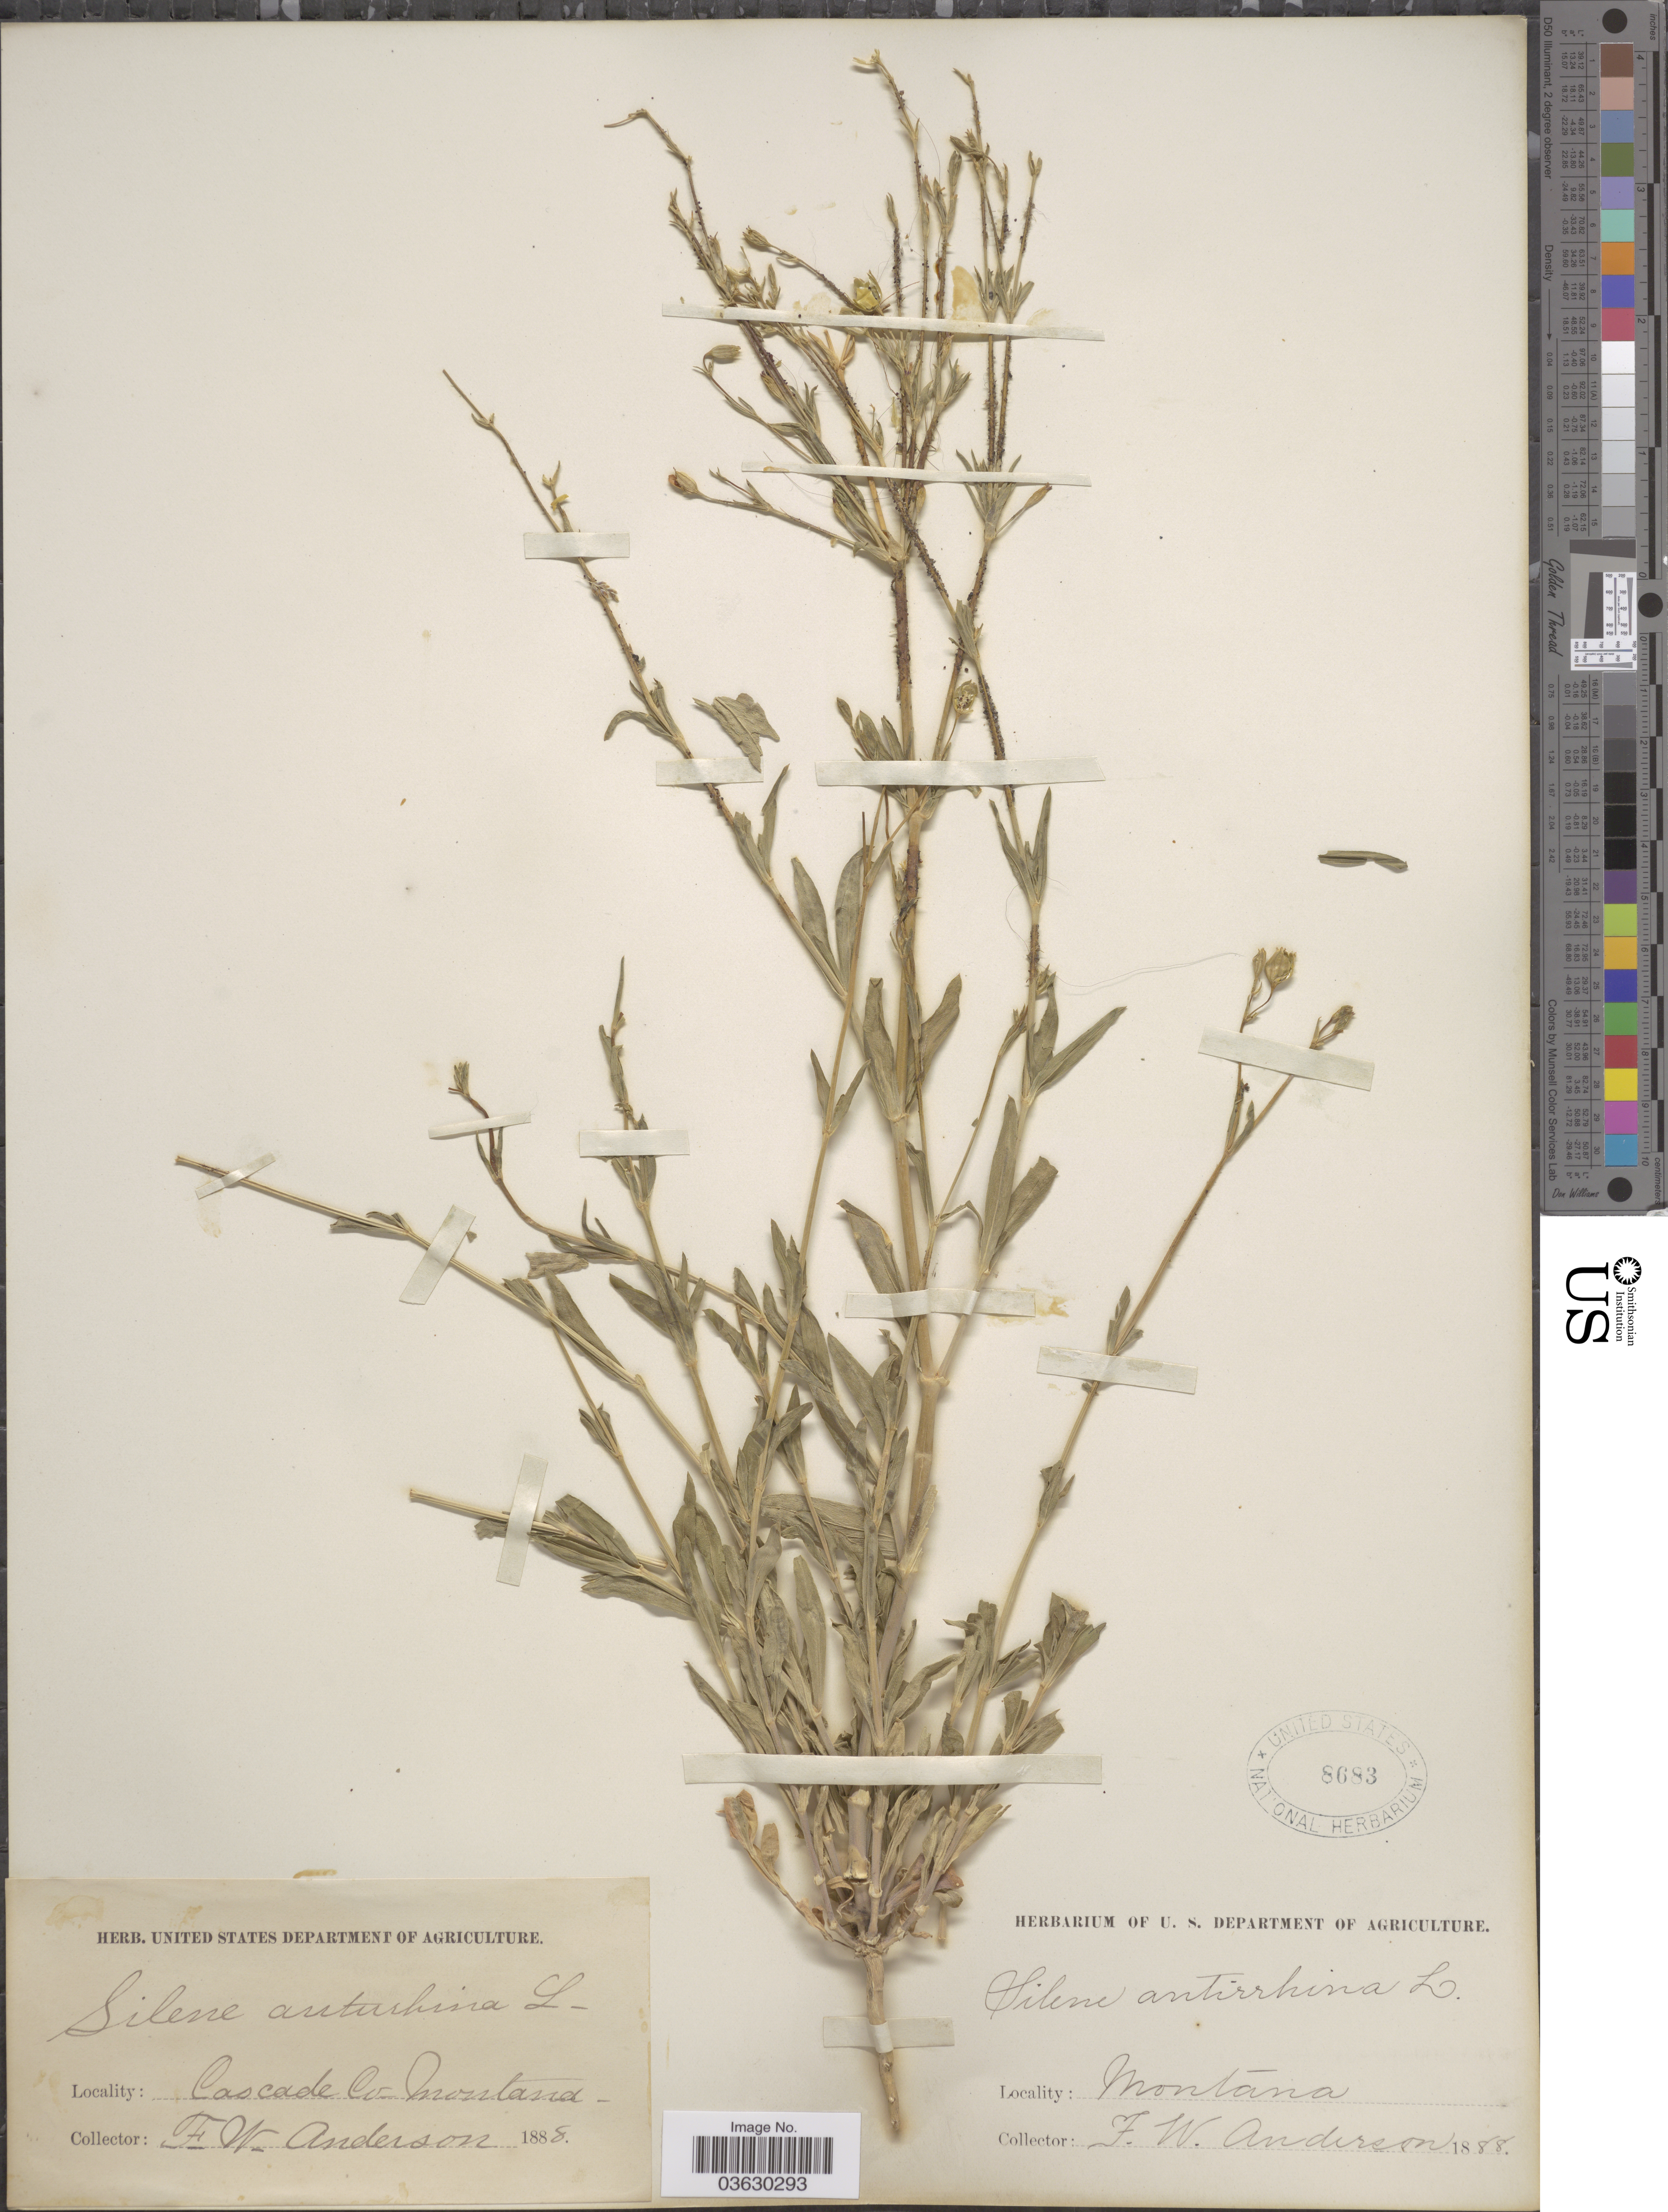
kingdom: Plantae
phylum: Tracheophyta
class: Magnoliopsida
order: Caryophyllales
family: Caryophyllaceae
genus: Silene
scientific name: Silene antirrhina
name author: L.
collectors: F. W. Anderson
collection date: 1888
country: United States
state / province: Montana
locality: Cascade Co.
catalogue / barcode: US 8683